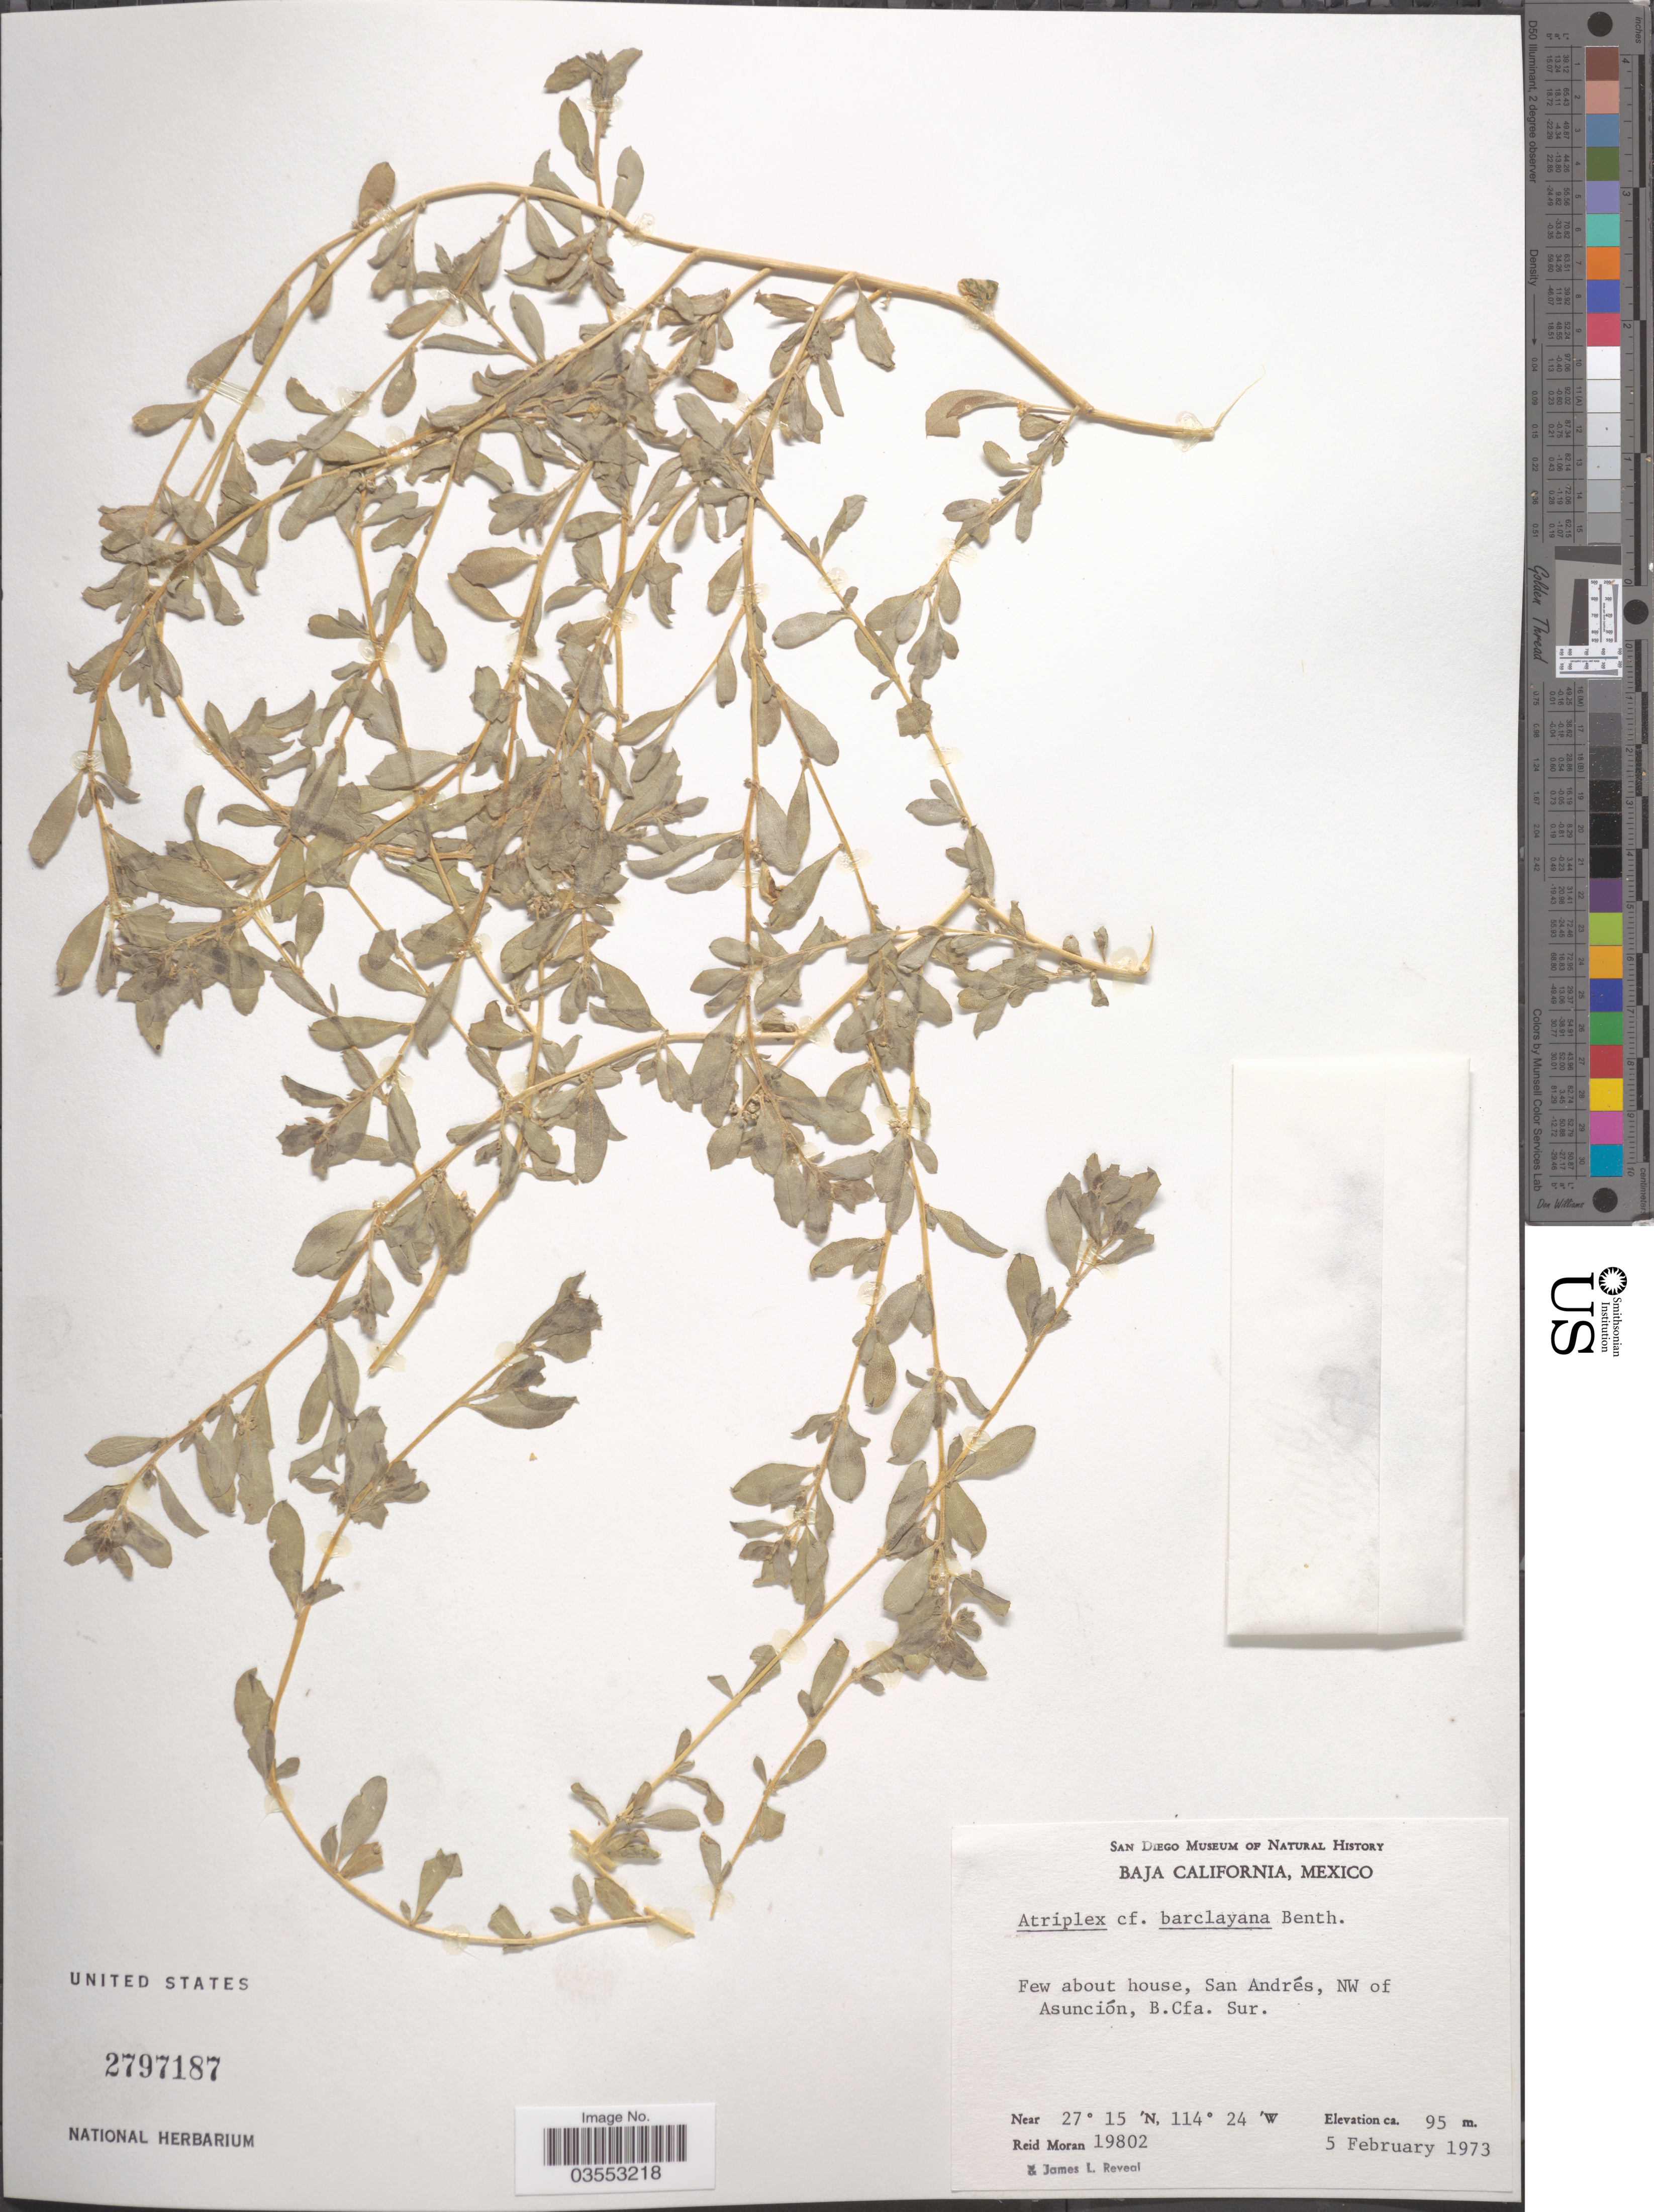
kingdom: Plantae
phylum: Tracheophyta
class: Magnoliopsida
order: Caryophyllales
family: Amaranthaceae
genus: Atriplex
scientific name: Atriplex barclayana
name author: (Benth.) D. Dietr.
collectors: R. Moran & J. L. Reveal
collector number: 19802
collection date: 1973-02-05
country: Mexico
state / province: Baja California Sur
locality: Few about house, San Andrés, NW of Asunción.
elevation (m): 95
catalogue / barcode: US 2797187